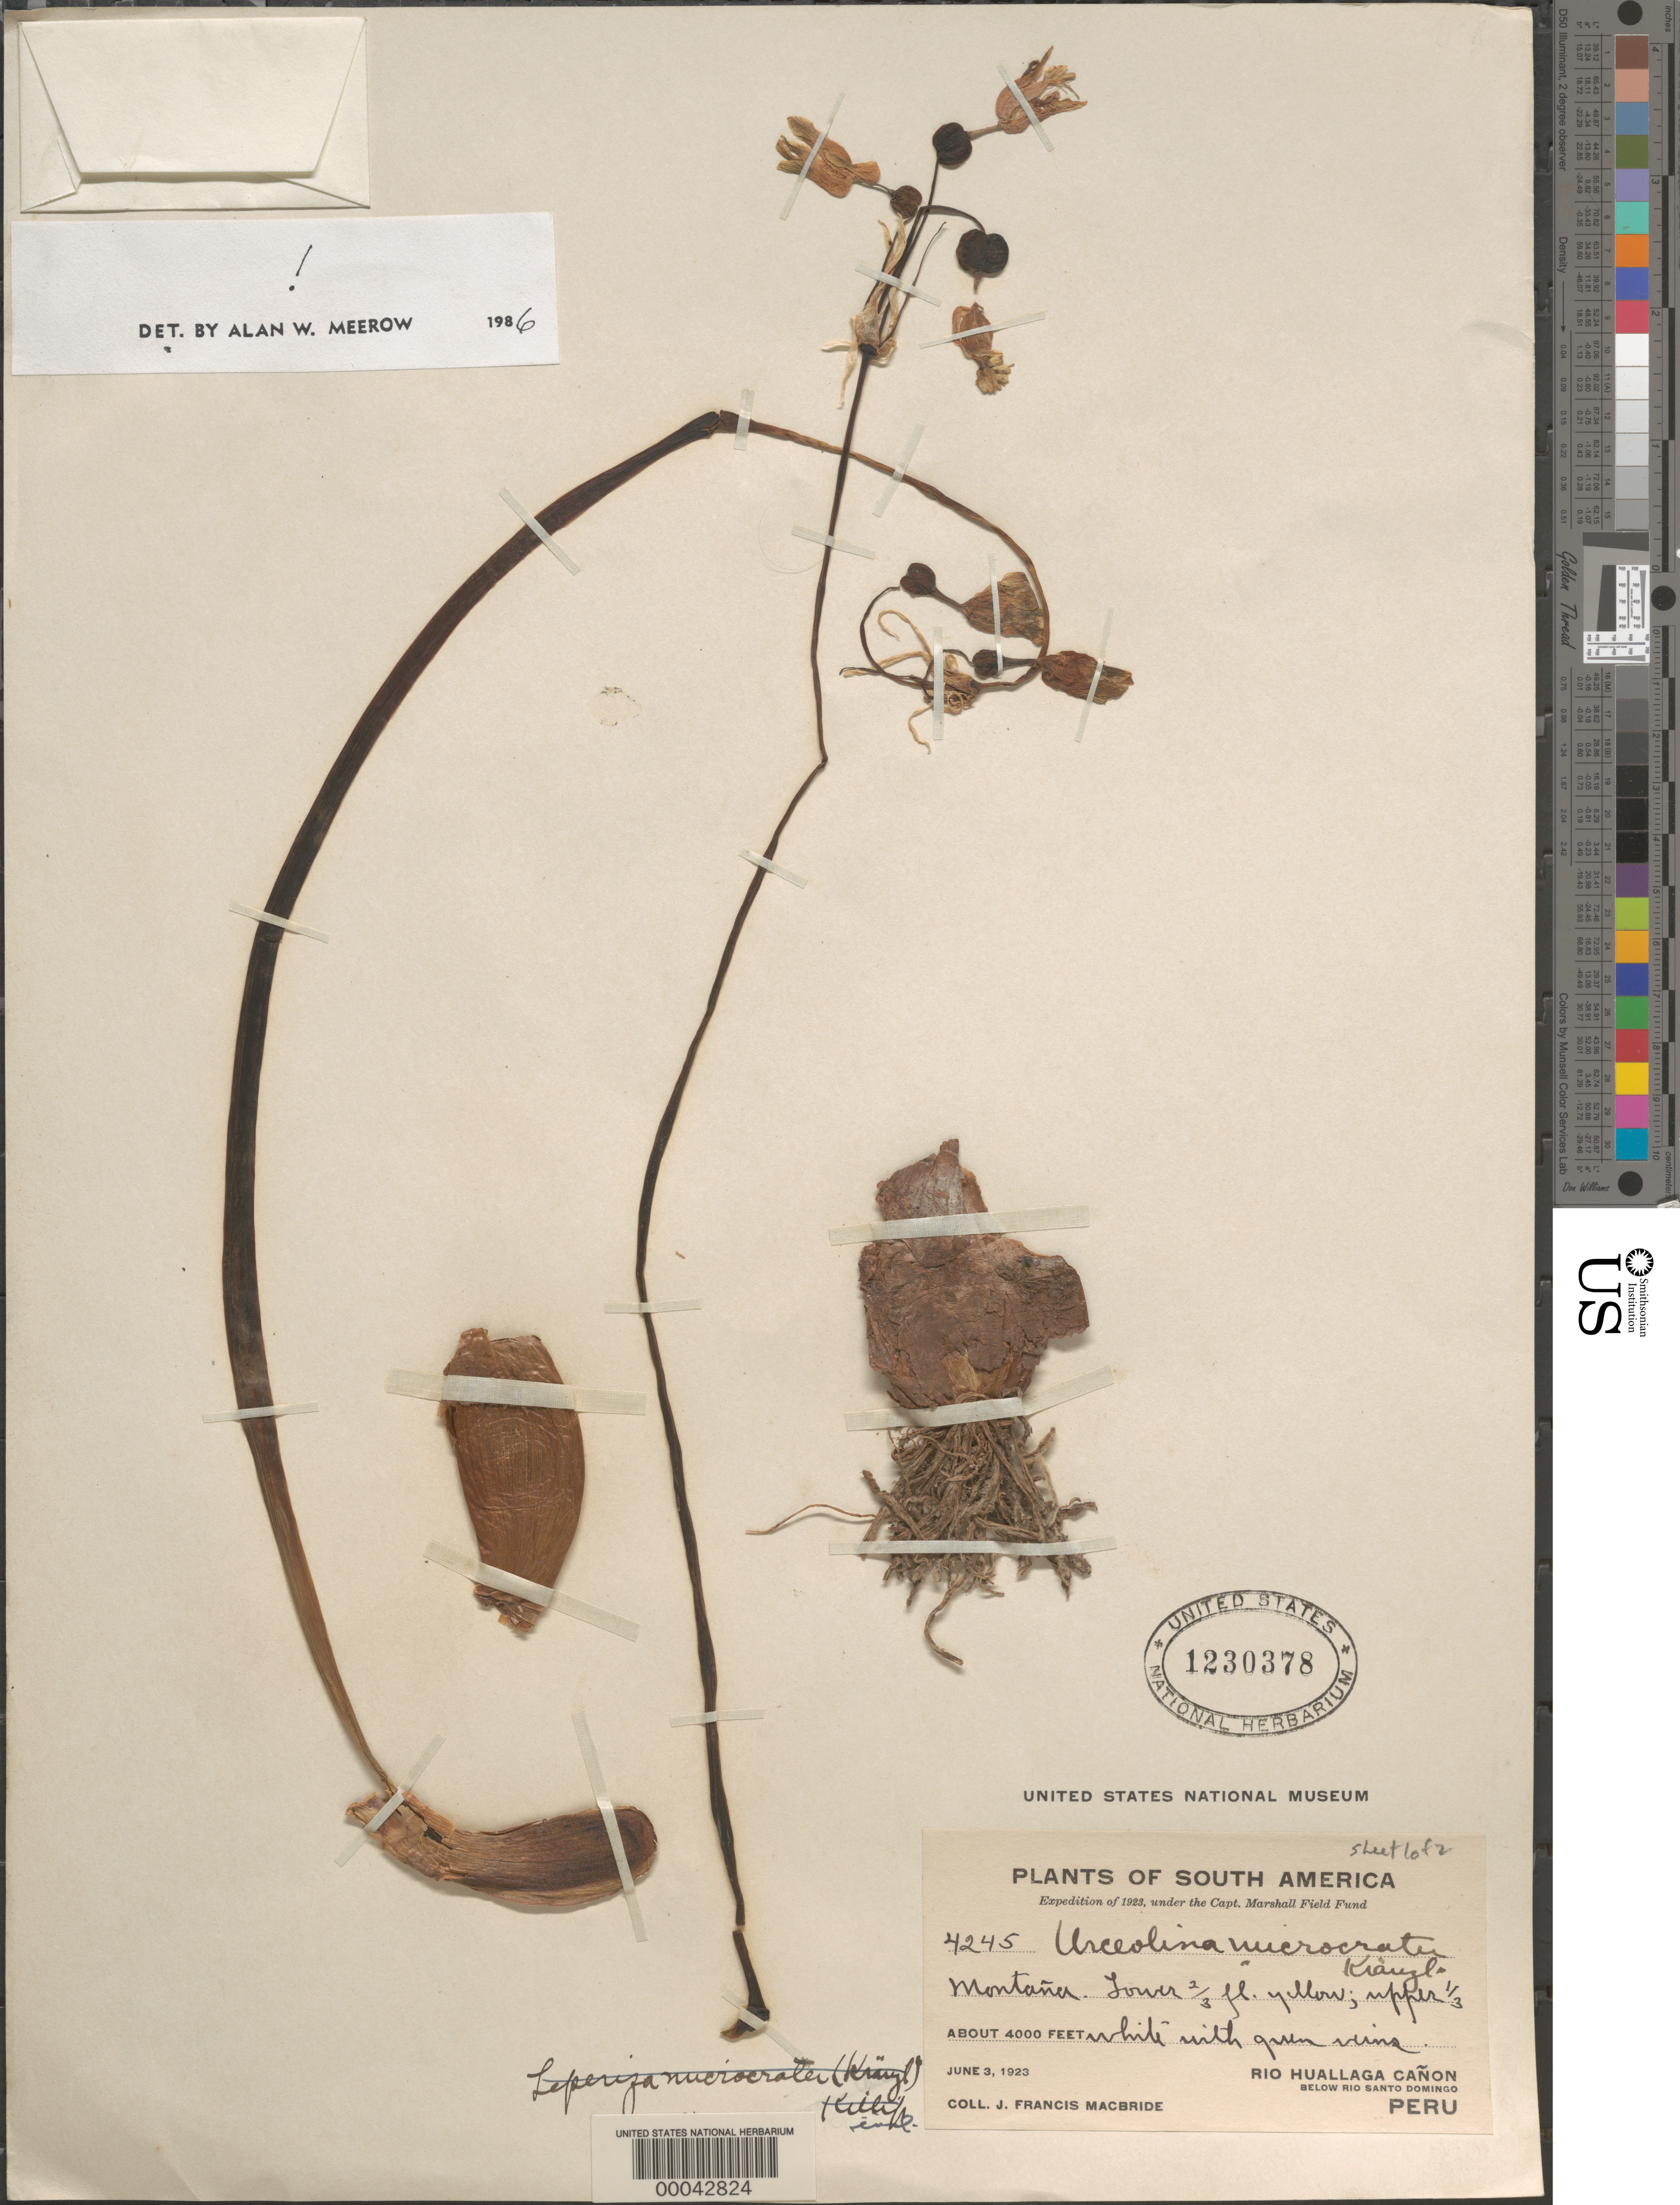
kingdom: Plantae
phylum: Tracheophyta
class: Liliopsida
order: Asparagales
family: Amaryllidaceae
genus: Urceolina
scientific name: Urceolina microcrater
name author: Kraenzl.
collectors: J. F. Macbride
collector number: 4245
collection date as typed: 03 Jun 1923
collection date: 1923-06-03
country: Peru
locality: Río Huallaga Cañon, below Río Santo Domingo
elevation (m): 1219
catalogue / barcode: US 1230378